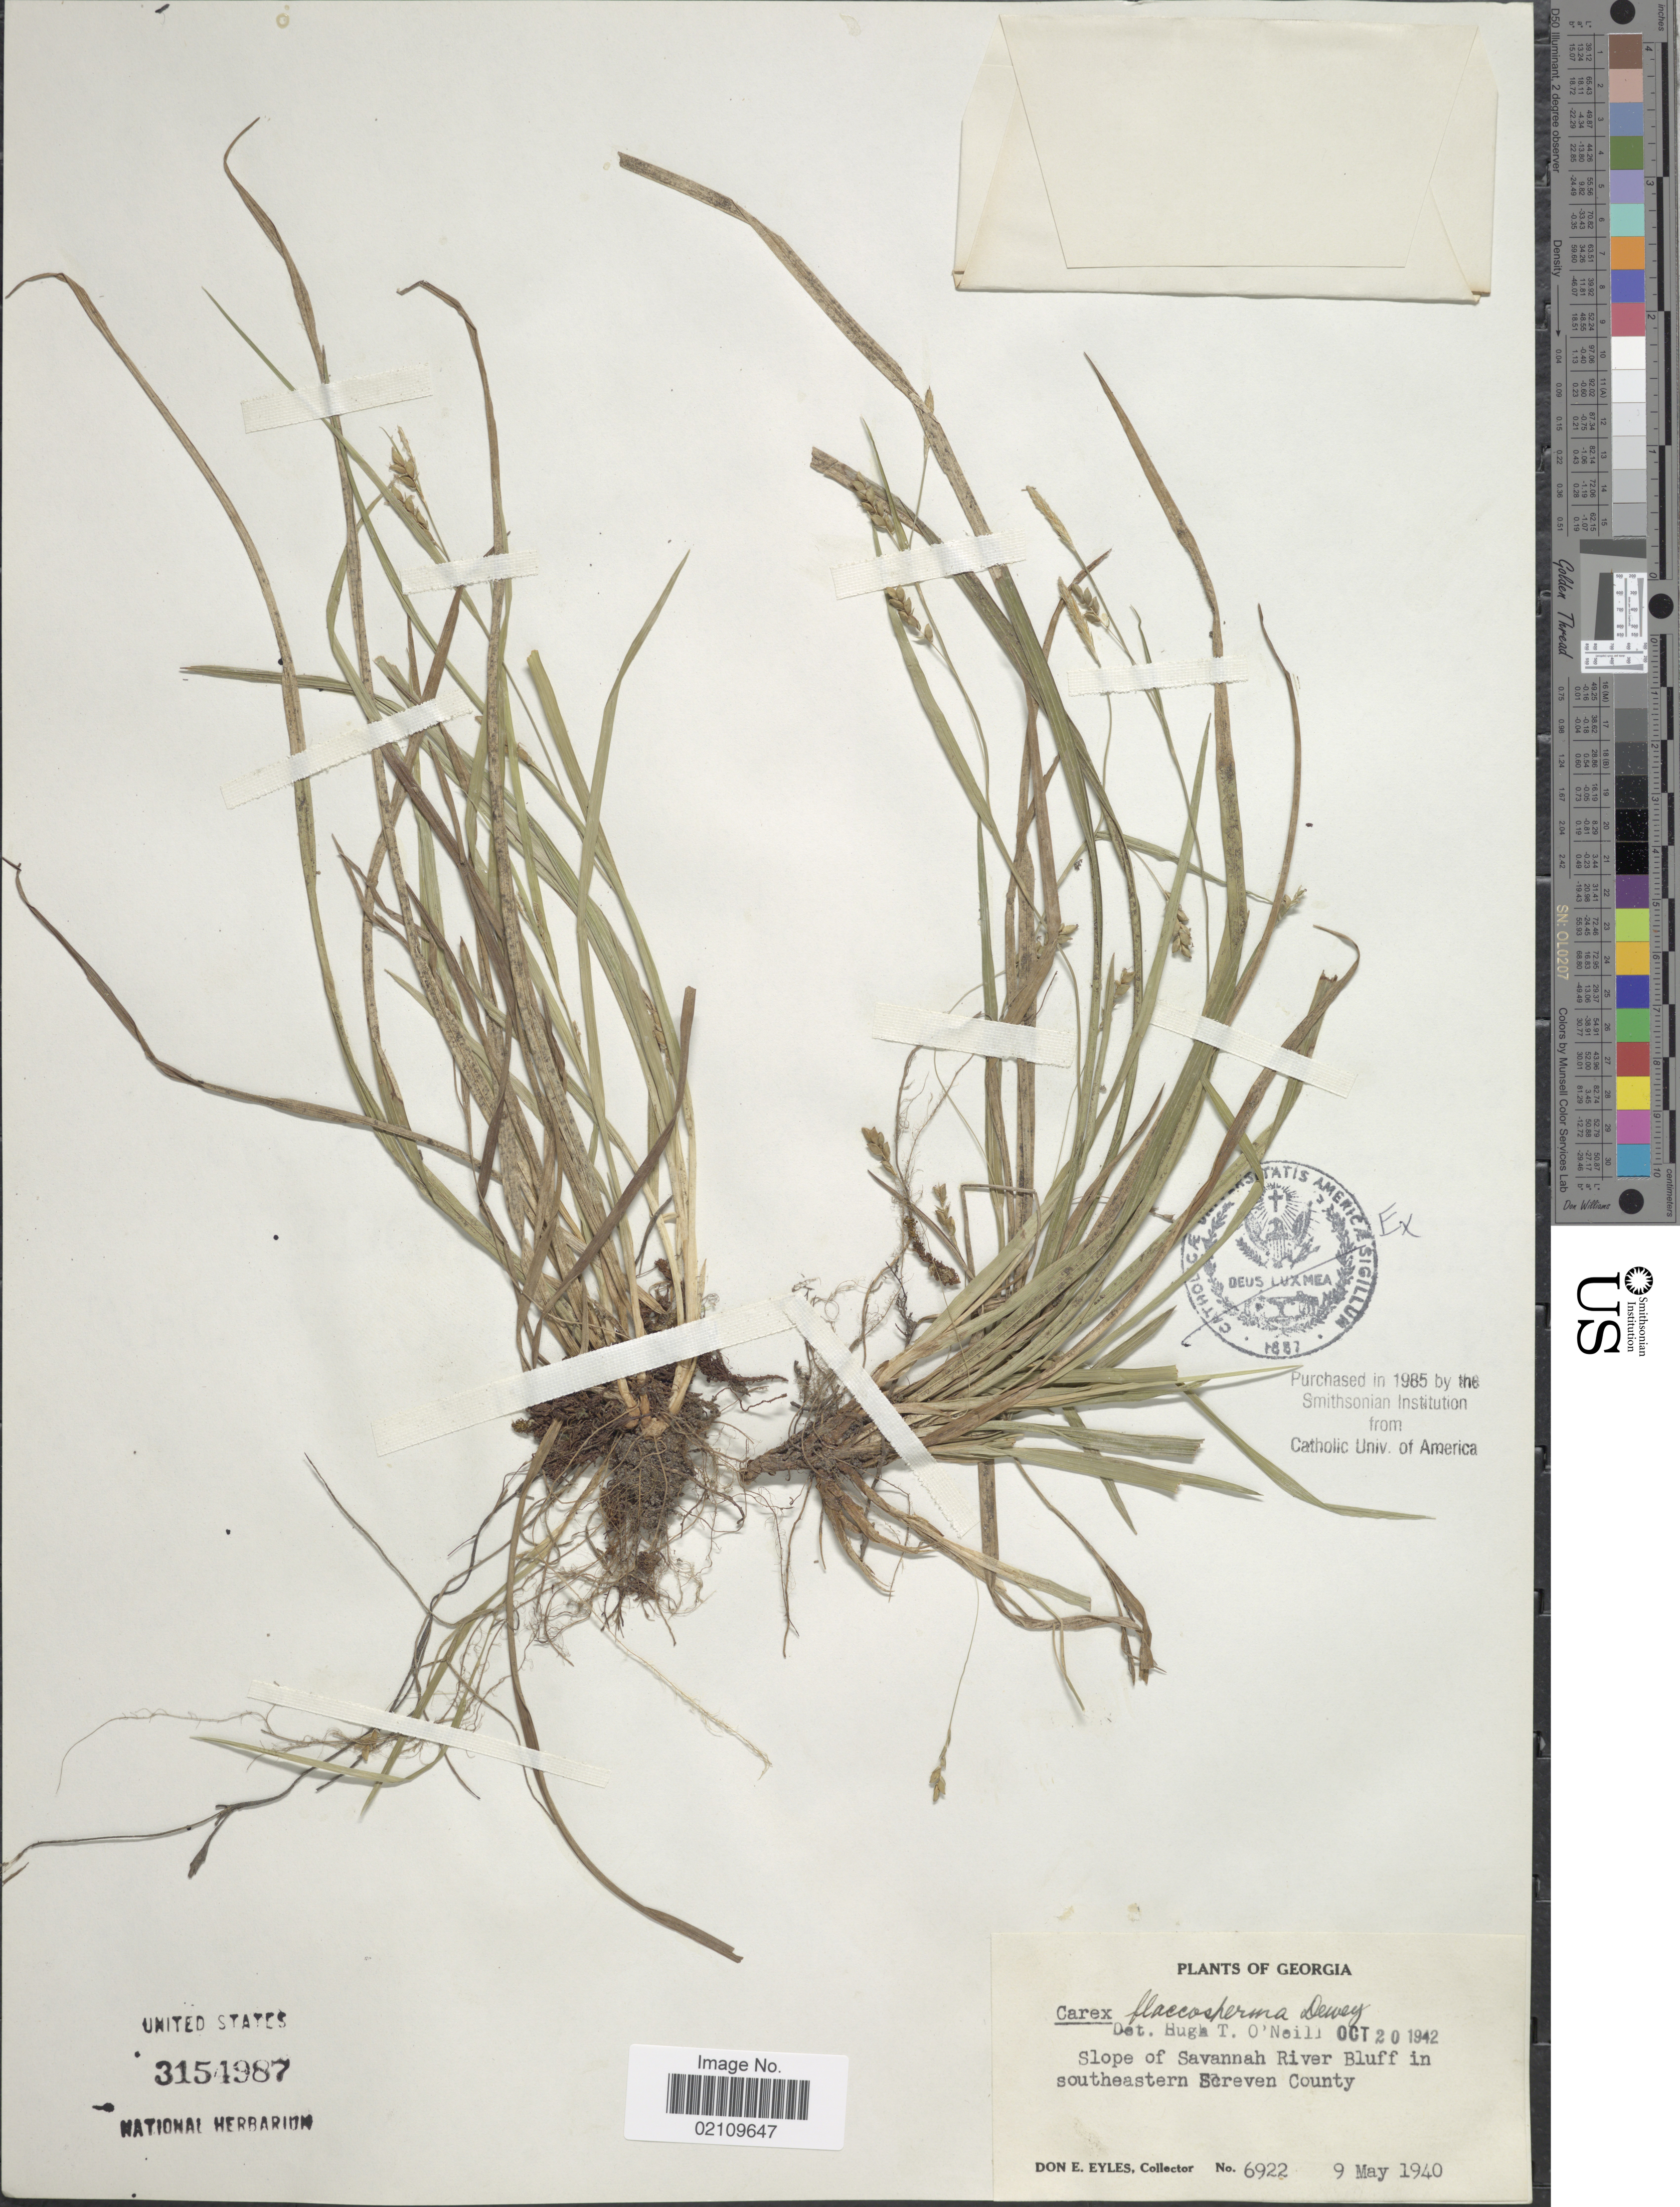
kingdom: Plantae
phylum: Tracheophyta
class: Liliopsida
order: Poales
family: Cyperaceae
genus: Carex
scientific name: Carex flaccosperma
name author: Dewey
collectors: D. Eyles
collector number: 6922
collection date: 1940-05-09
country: United States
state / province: Georgia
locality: Slope of Savannah River bluff in southeastern Screven County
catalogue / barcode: US 3154987